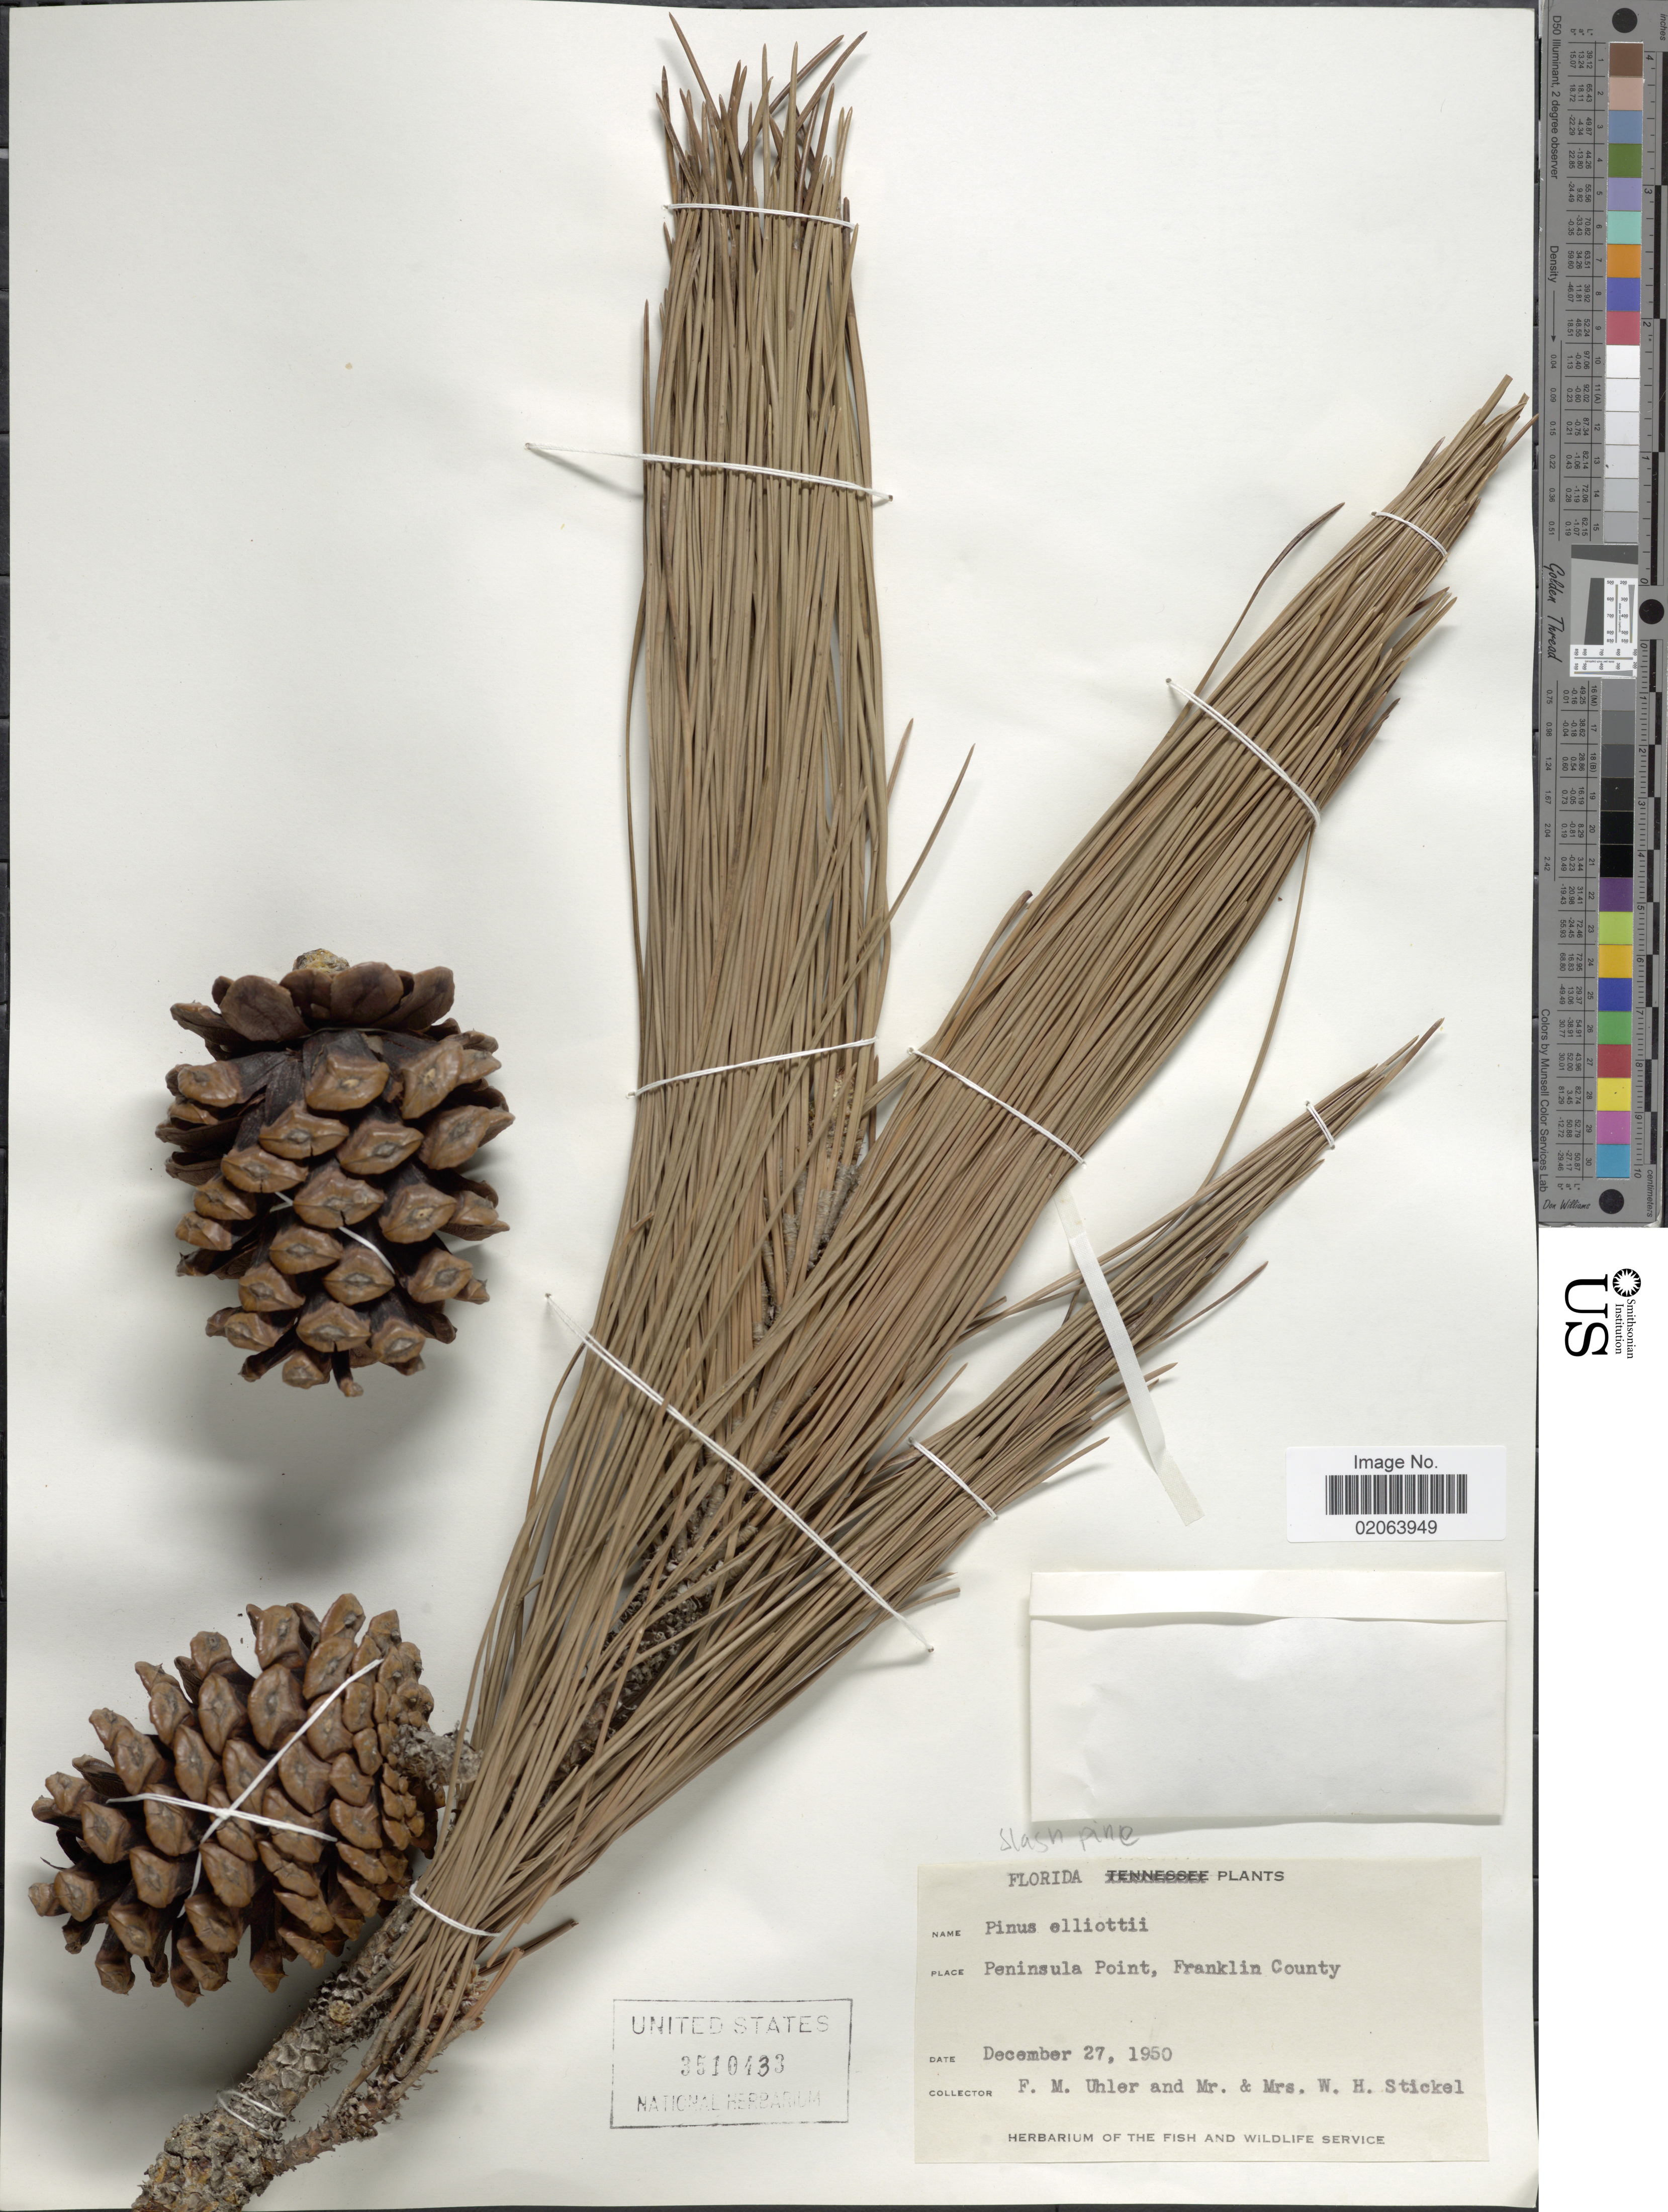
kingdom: Plantae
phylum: Tracheophyta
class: Pinopsida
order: Pinales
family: Pinaceae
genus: Pinus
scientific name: Pinus elliottii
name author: Engelm.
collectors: F. M. Uhler, W. Stickel & W. Stickel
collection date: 1950-12-27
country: United States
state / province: Florida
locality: Peninsula Point, Franklin County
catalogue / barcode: US 3510433